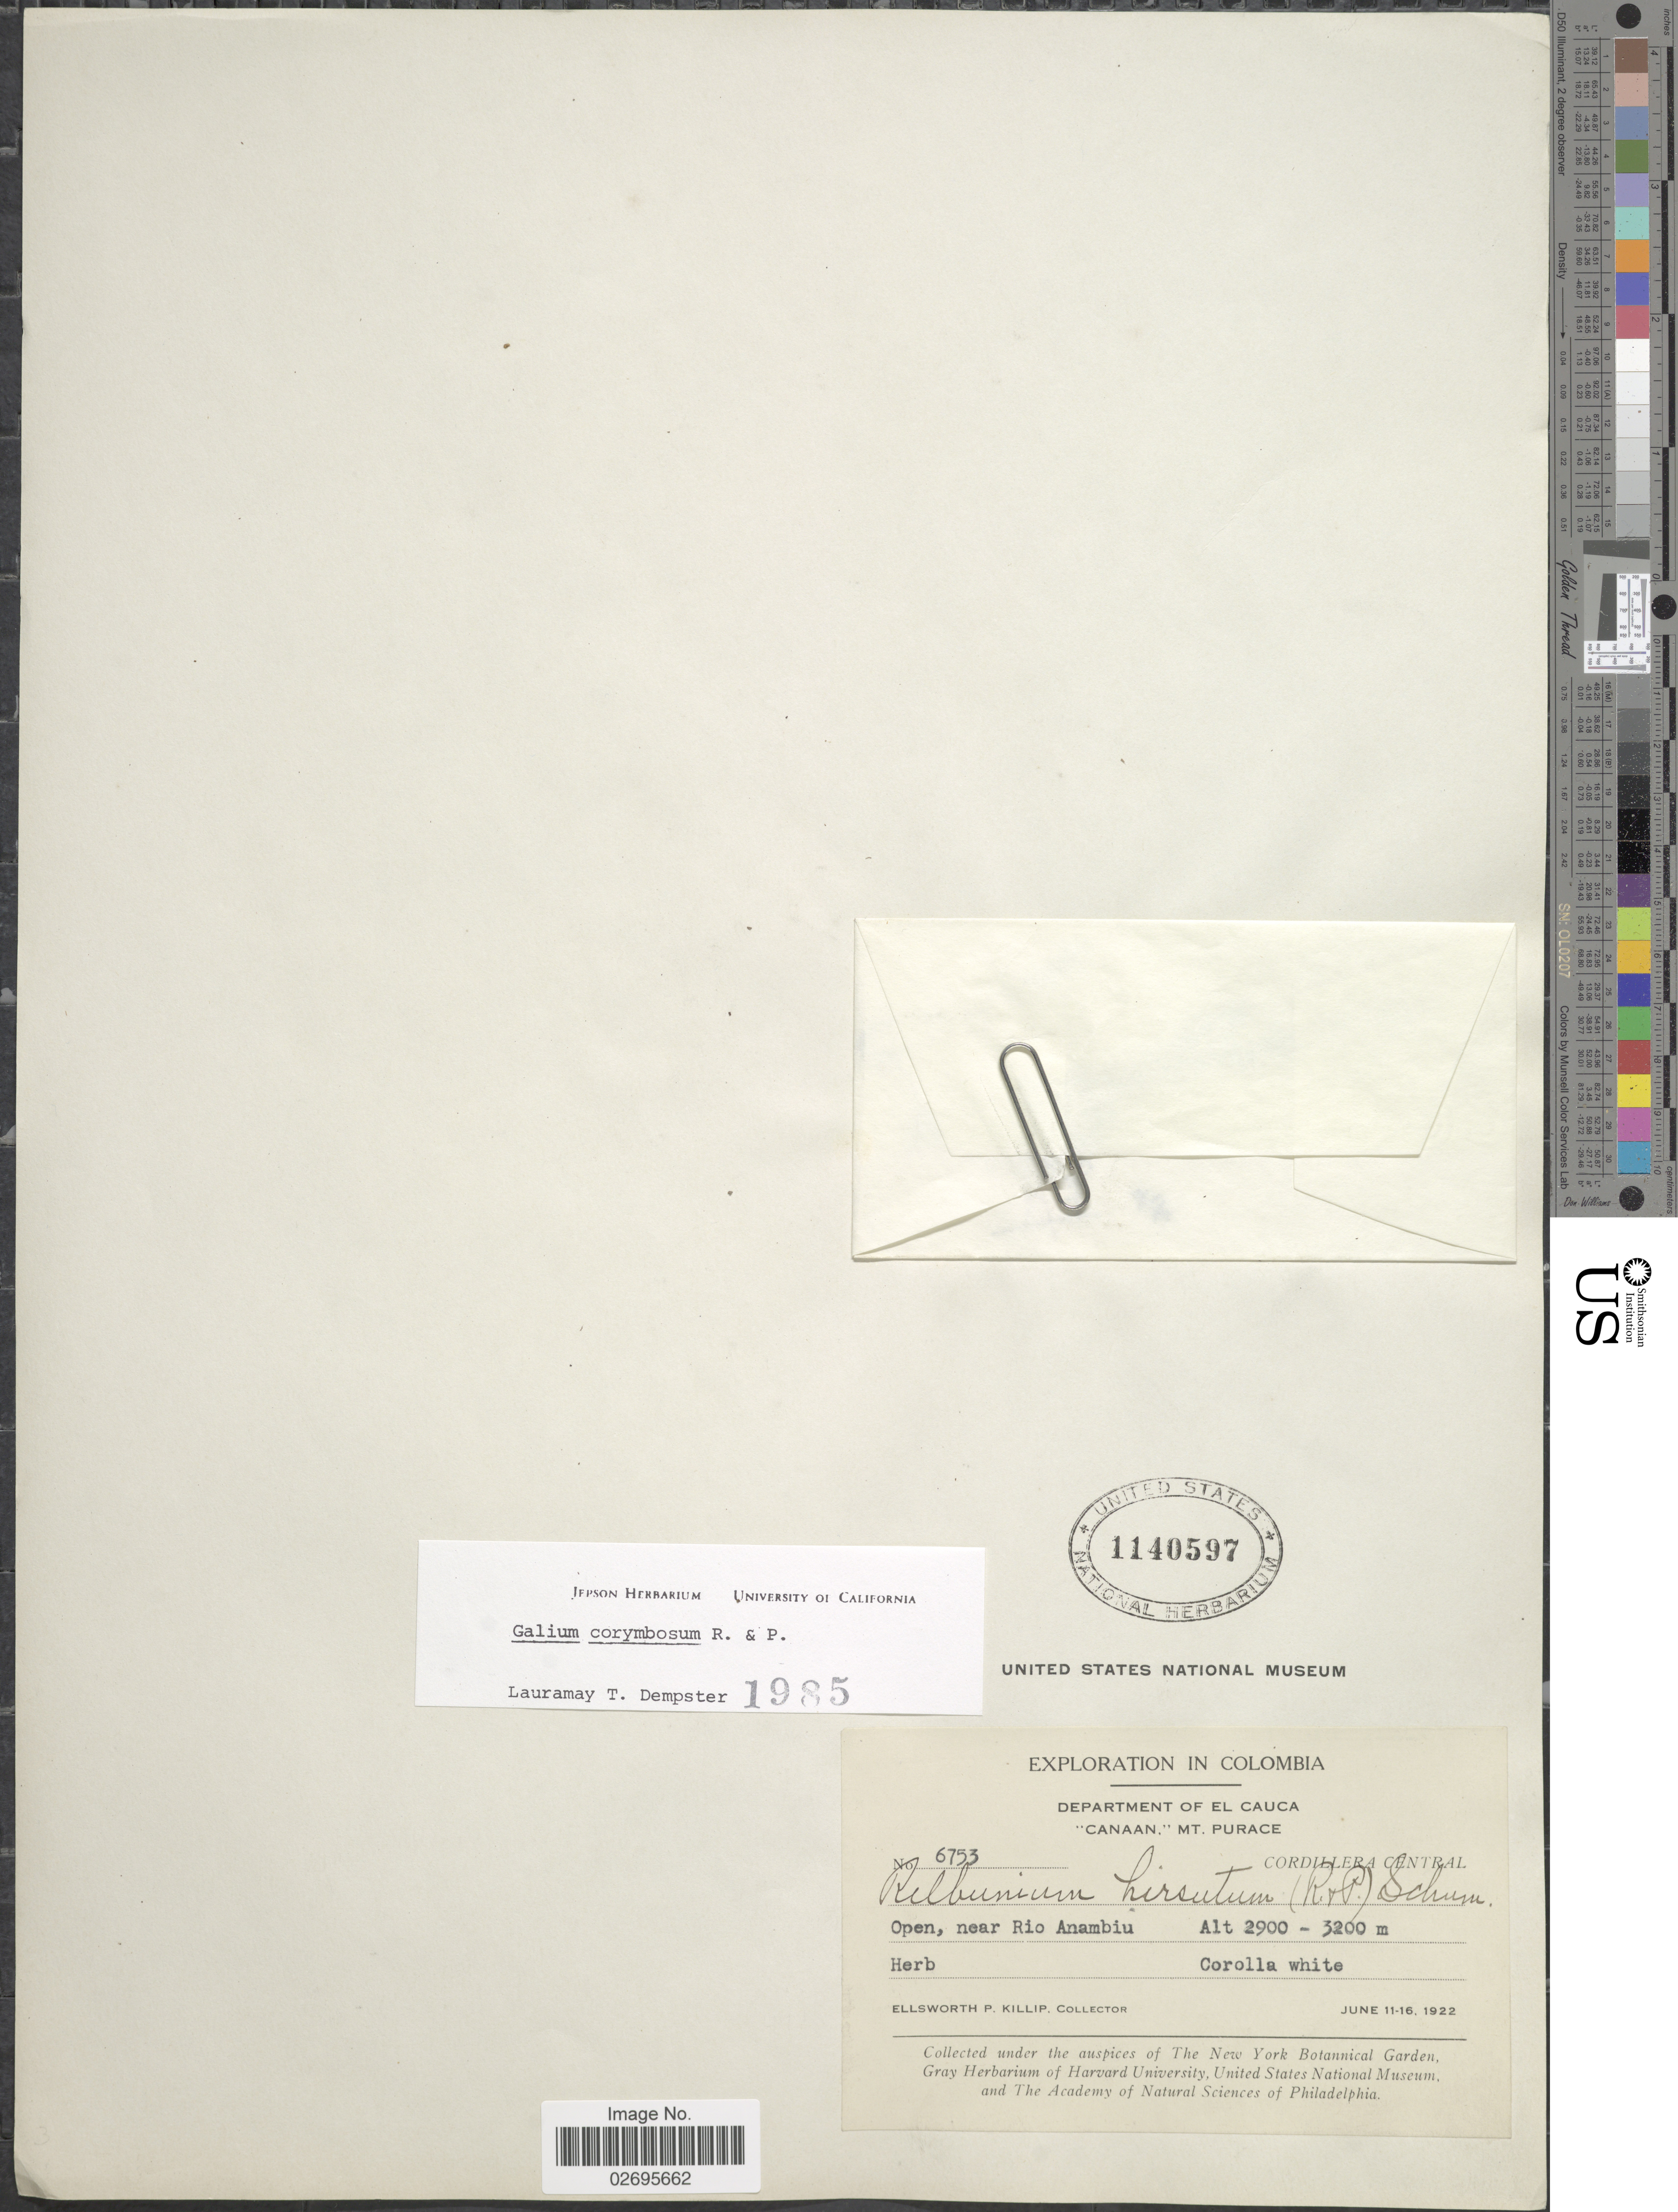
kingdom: Plantae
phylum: Tracheophyta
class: Magnoliopsida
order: Gentianales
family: Rubiaceae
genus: Galium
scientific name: Galium corymbosum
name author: Ruiz & Pav.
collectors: E. P. Killip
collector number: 6753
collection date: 1922-06-11/1922-06-16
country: Colombia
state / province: Cauca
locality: Department of El Cauca, Canaan, Mt. Purace, Cordillera Central, near Rio Anambiu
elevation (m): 2900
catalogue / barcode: US 1140597